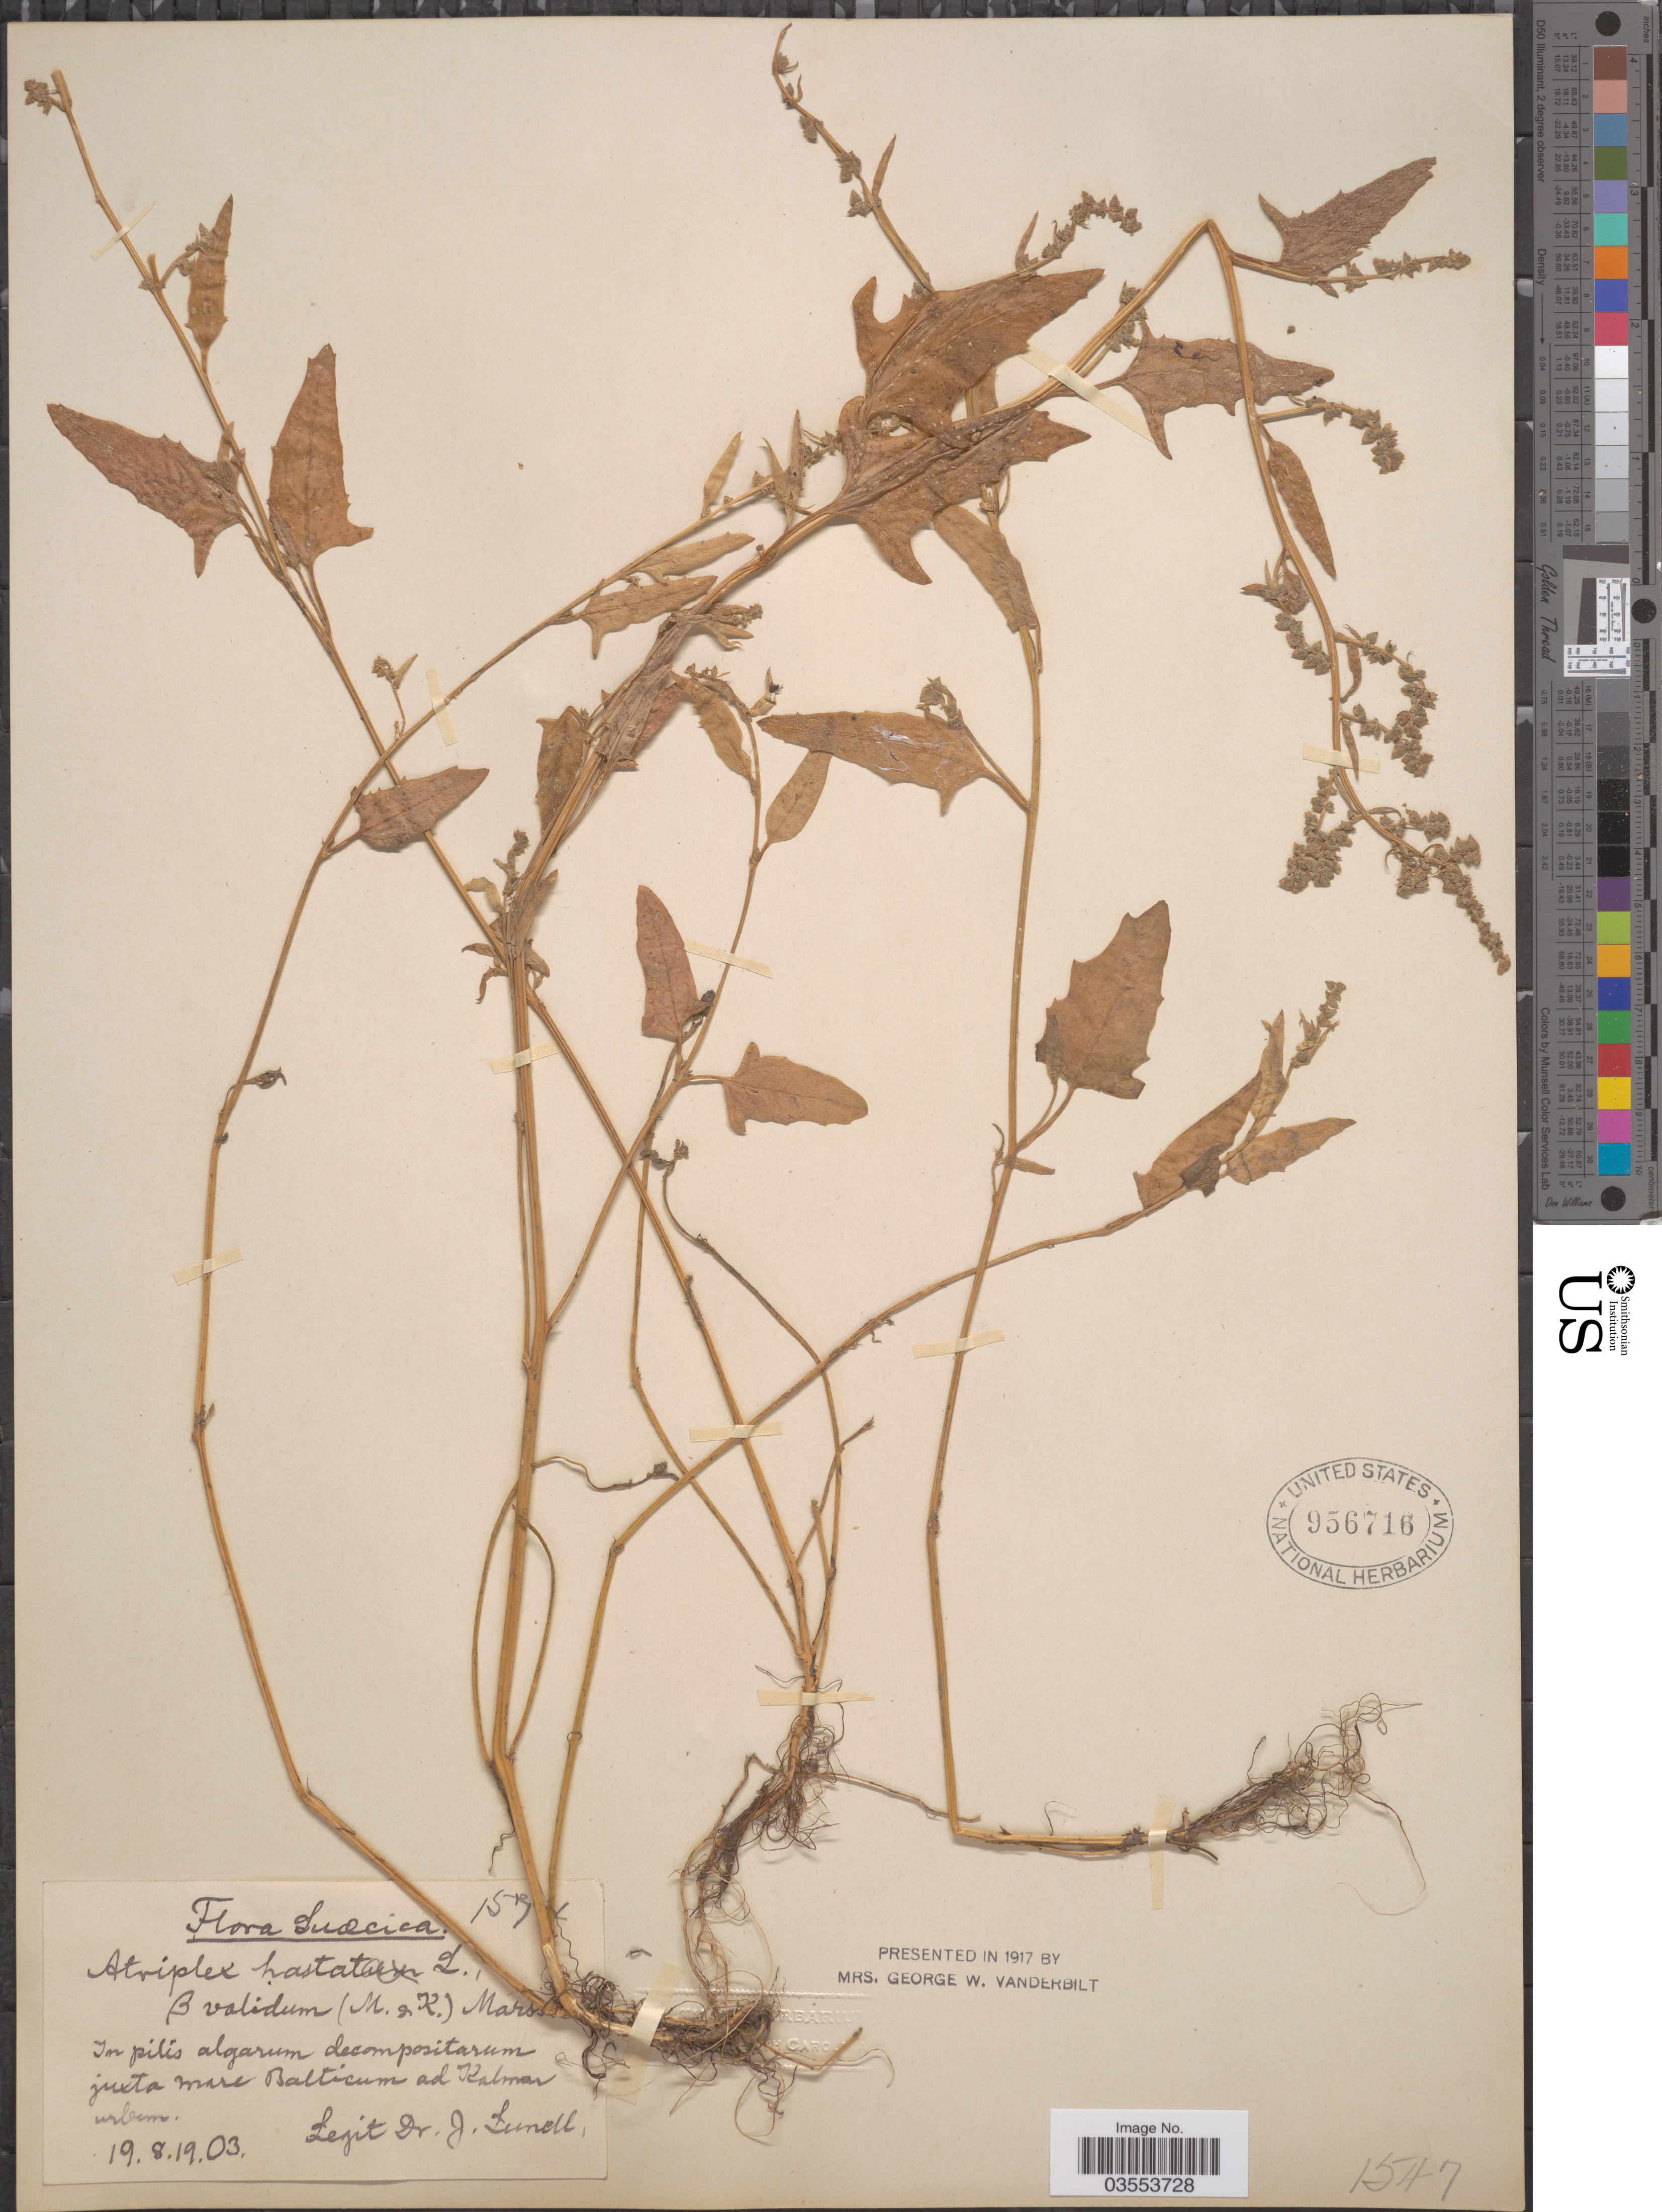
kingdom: Plantae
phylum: Tracheophyta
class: Magnoliopsida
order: Caryophyllales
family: Amaranthaceae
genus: Atriplex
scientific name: Atriplex hastata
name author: L.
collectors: J. Lunell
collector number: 157!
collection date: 1903-08-19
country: Sweden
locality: Suæcica. Juxta mare Balticum ad Kalmar urbem.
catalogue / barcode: US 956716